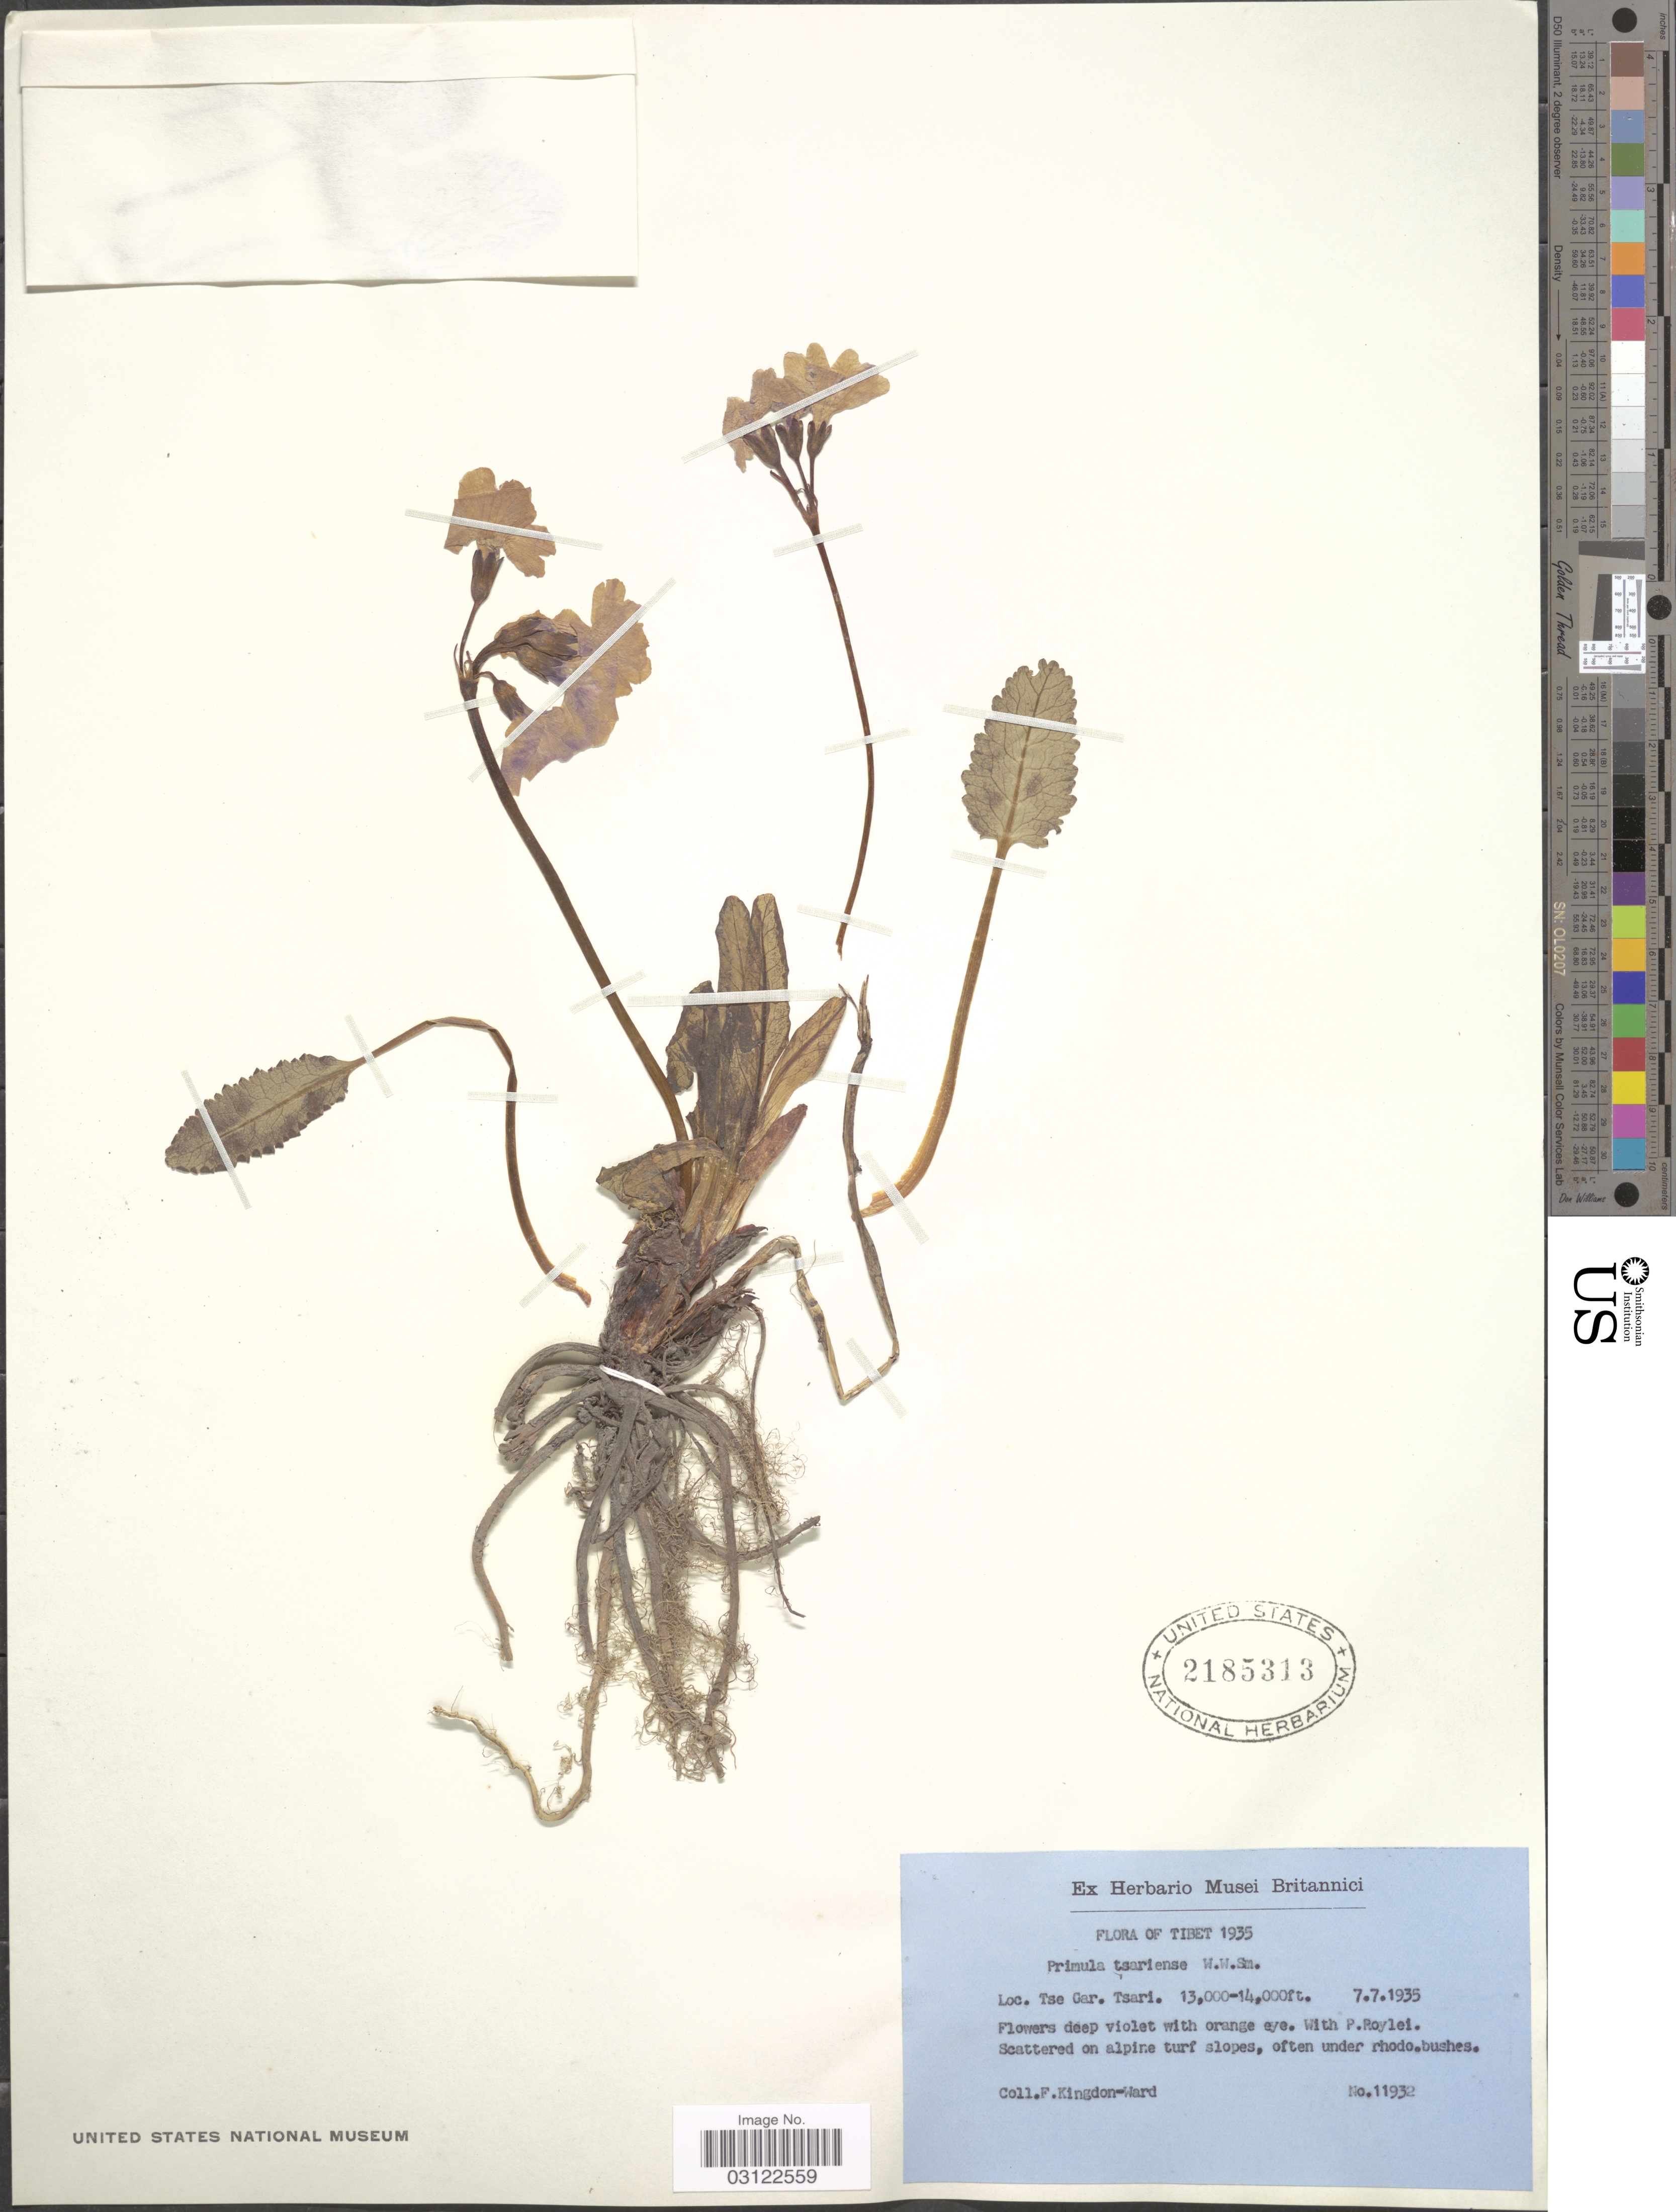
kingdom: Plantae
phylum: Tracheophyta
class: Magnoliopsida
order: Ericales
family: Primulaceae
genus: Primula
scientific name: Primula tsariensis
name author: W.W. Sm.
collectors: F. Kingdon Ward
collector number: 11932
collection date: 1935-07-07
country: China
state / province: Xizang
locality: Tibet. Tse Gar. Tsari.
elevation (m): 3962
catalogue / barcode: US 2185313